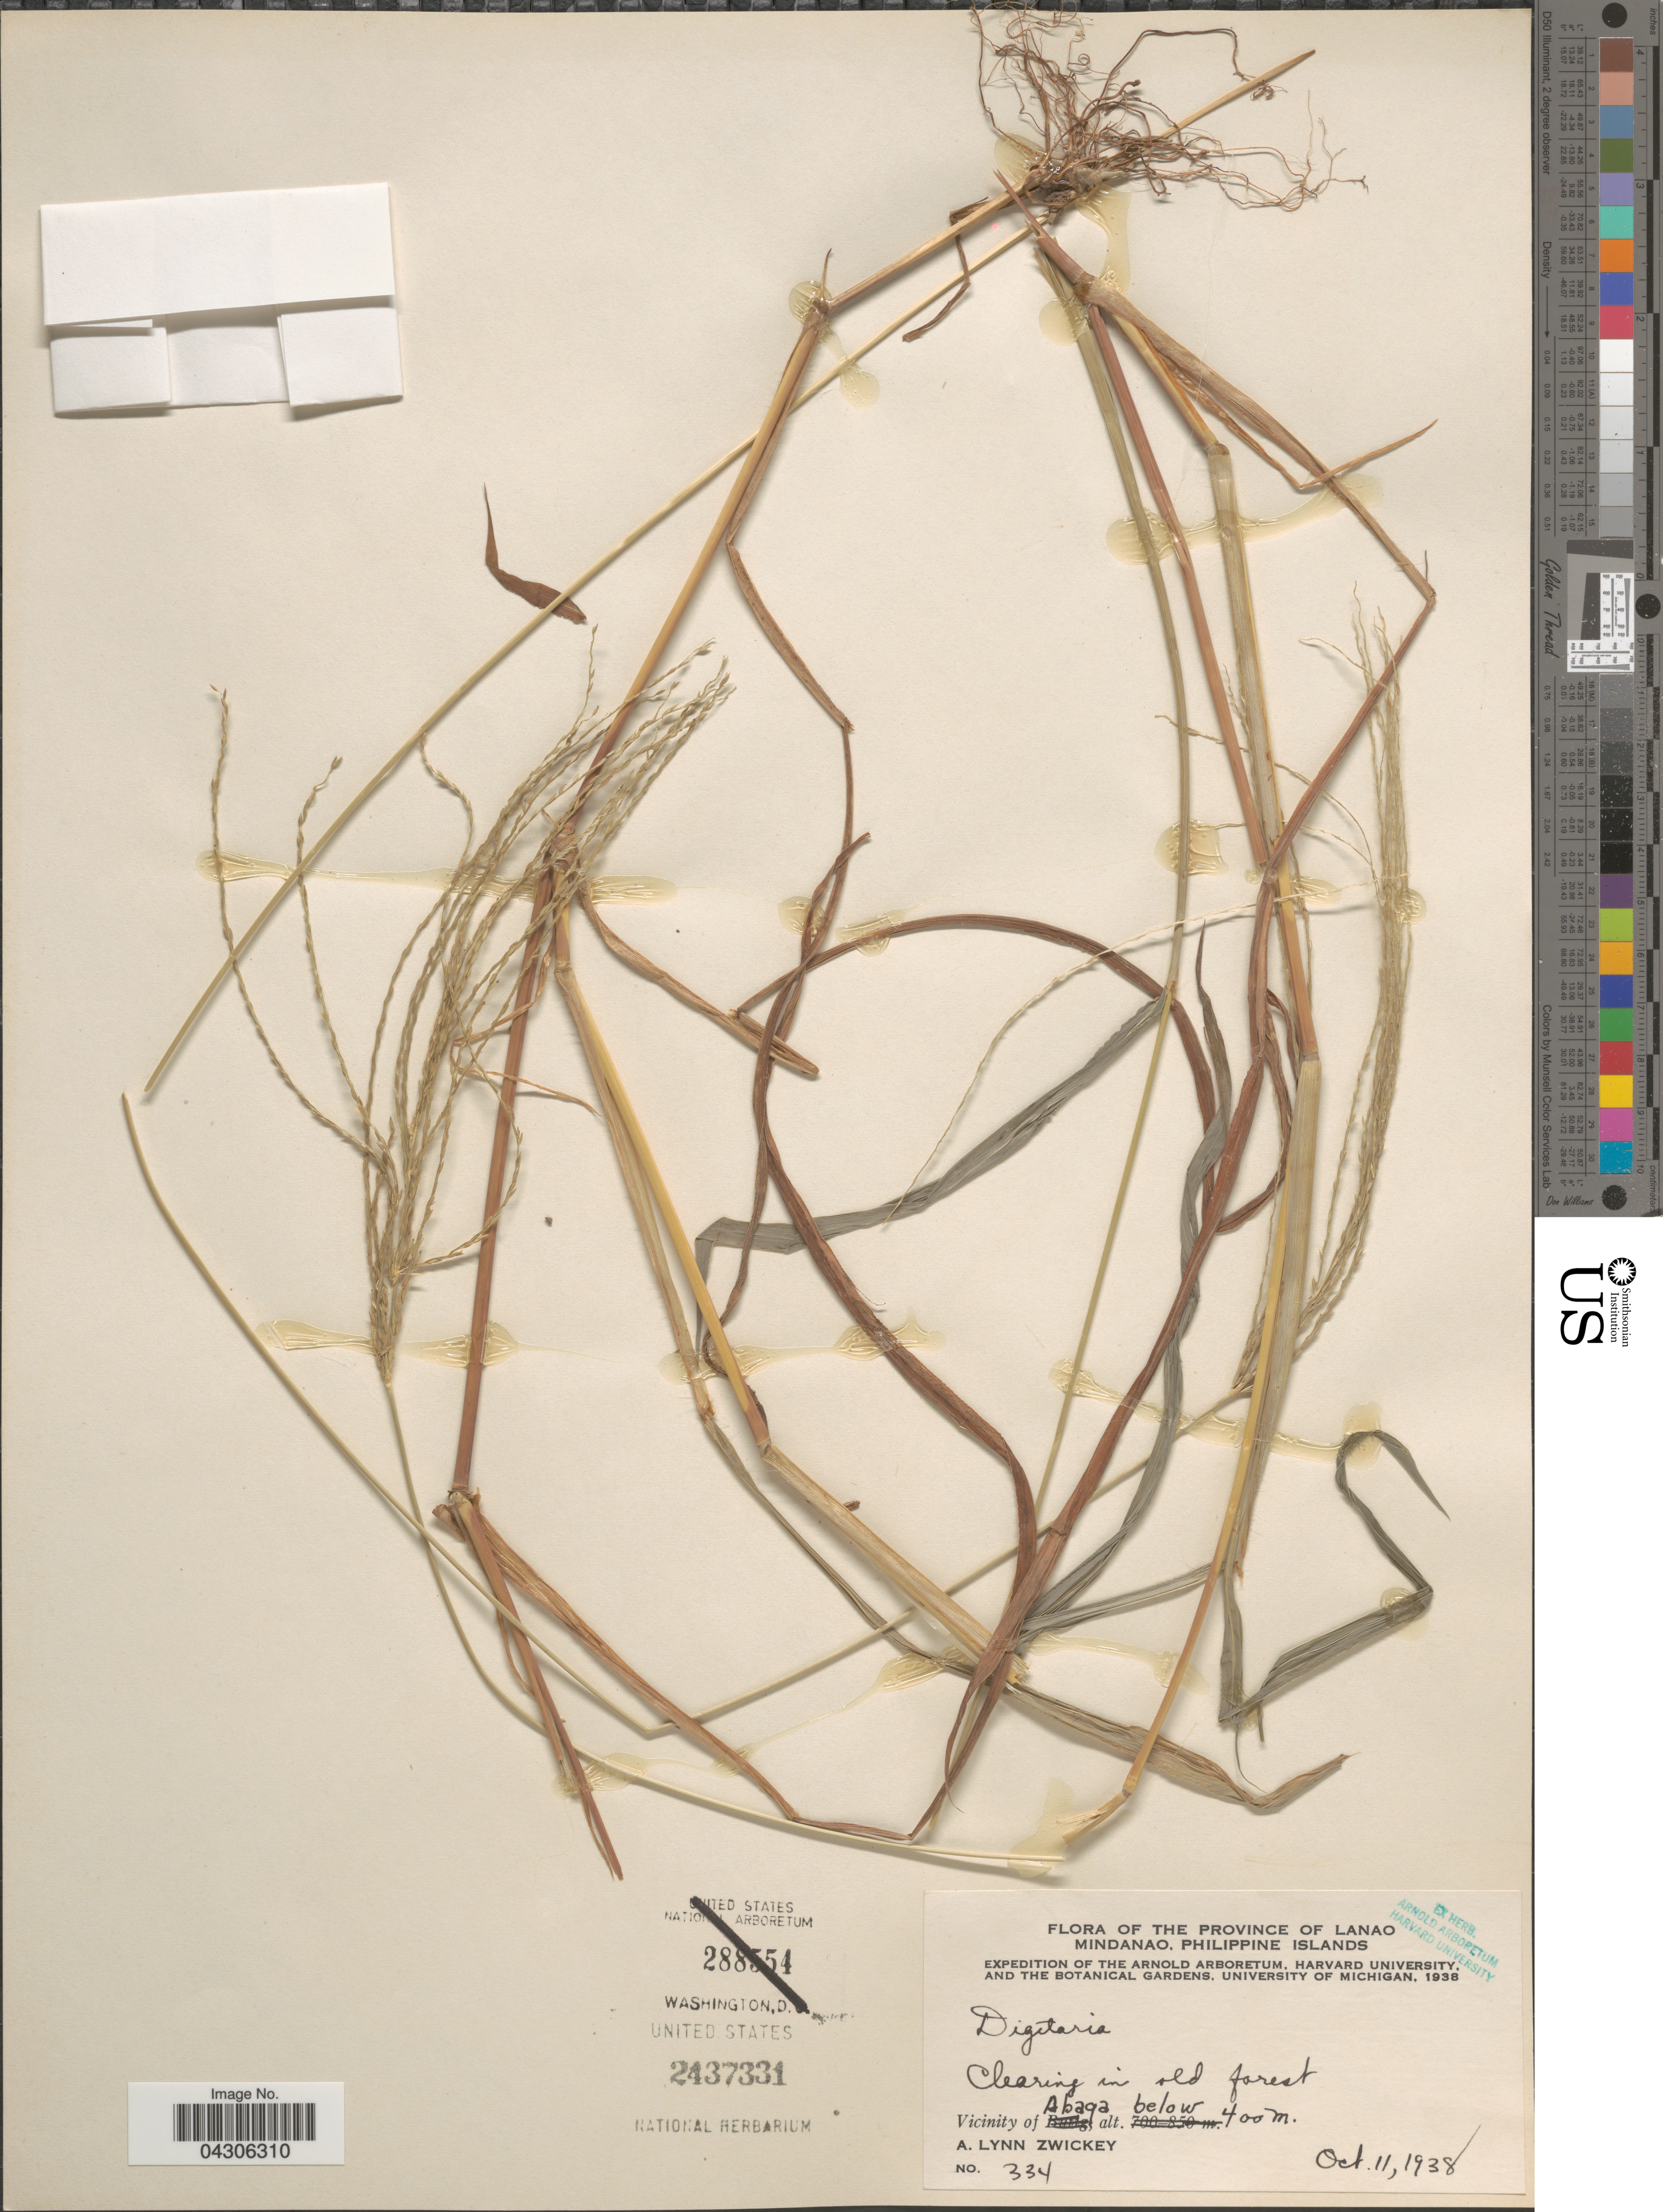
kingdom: Plantae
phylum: Tracheophyta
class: Liliopsida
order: Poales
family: Poaceae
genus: Digitaria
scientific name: Digitaria sp.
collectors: A. Zwickey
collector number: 334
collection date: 1938-10-11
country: Philippines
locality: Province of Lanao. Mindanao, Philippine Islands. Clearing in old forest. Vicinity of Abaga.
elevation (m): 400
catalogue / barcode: US 2437331